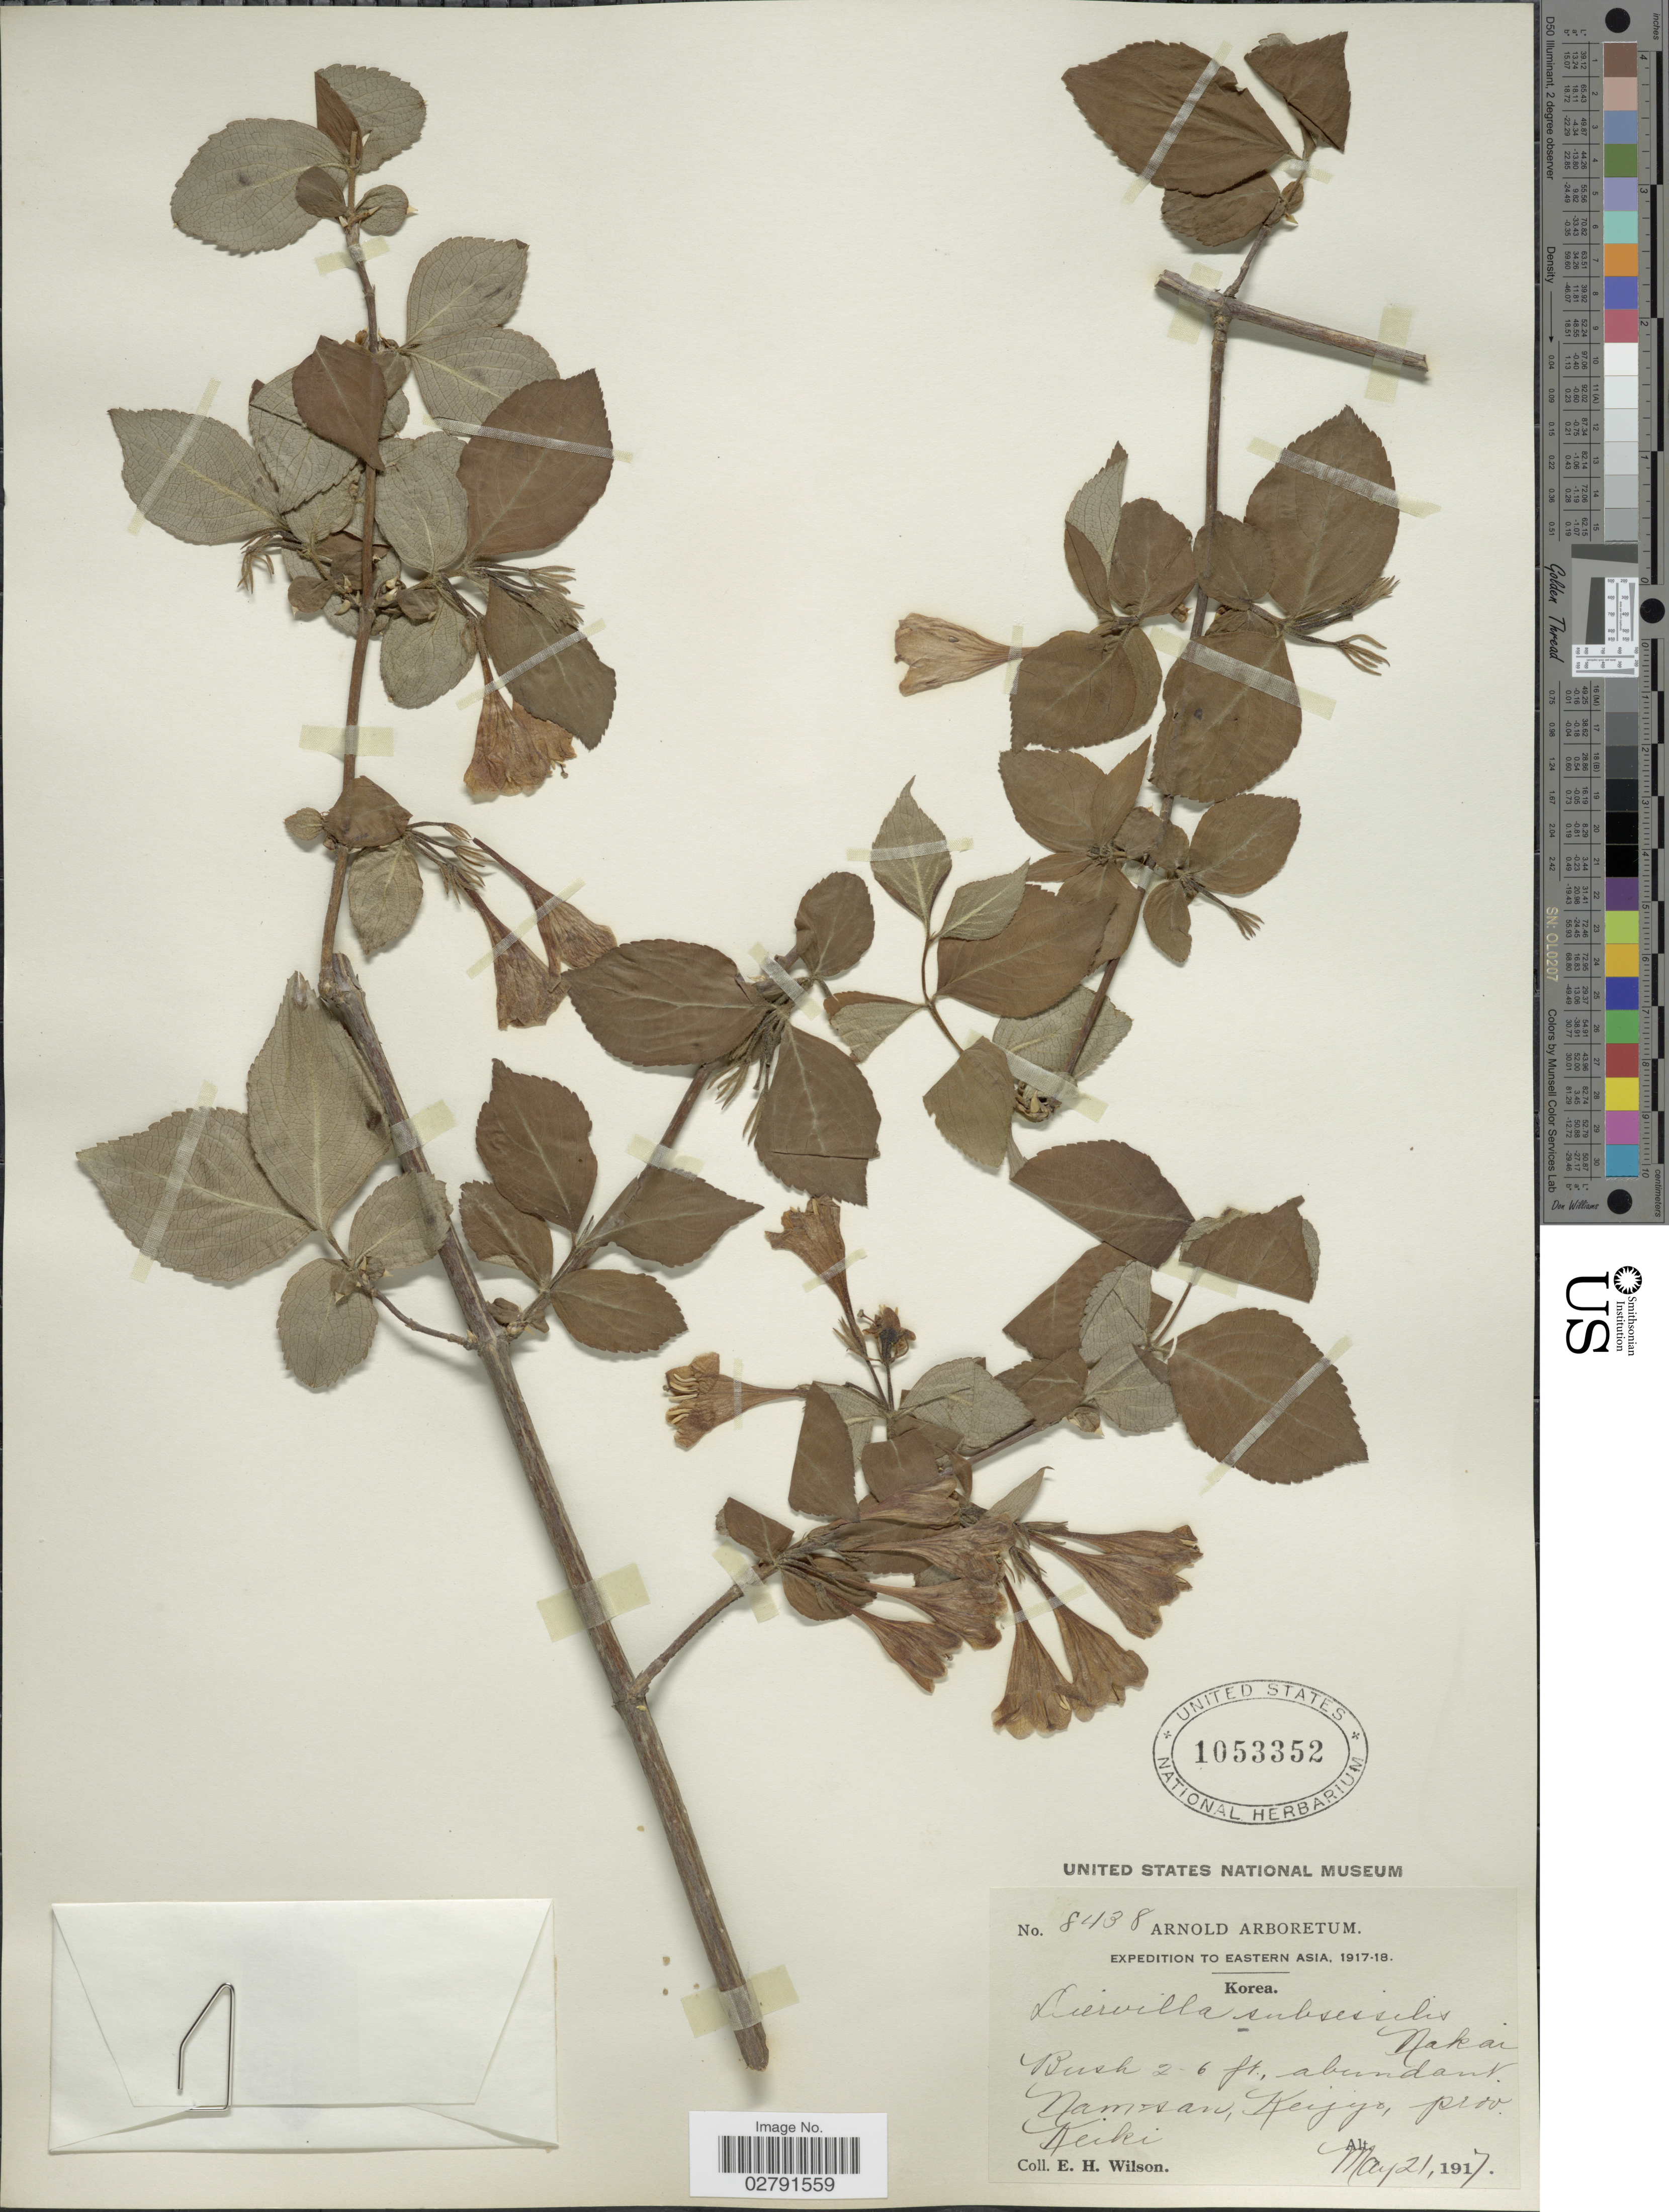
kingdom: Plantae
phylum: Tracheophyta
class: Magnoliopsida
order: Dipsacales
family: Caprifoliaceae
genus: Diervilla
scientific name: Diervilla subsessilis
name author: Nakai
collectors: E. Wilson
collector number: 8438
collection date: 1917-05-21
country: South Korea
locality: Nam-san, Keijyo , prov. Keikii.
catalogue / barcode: US 1053352